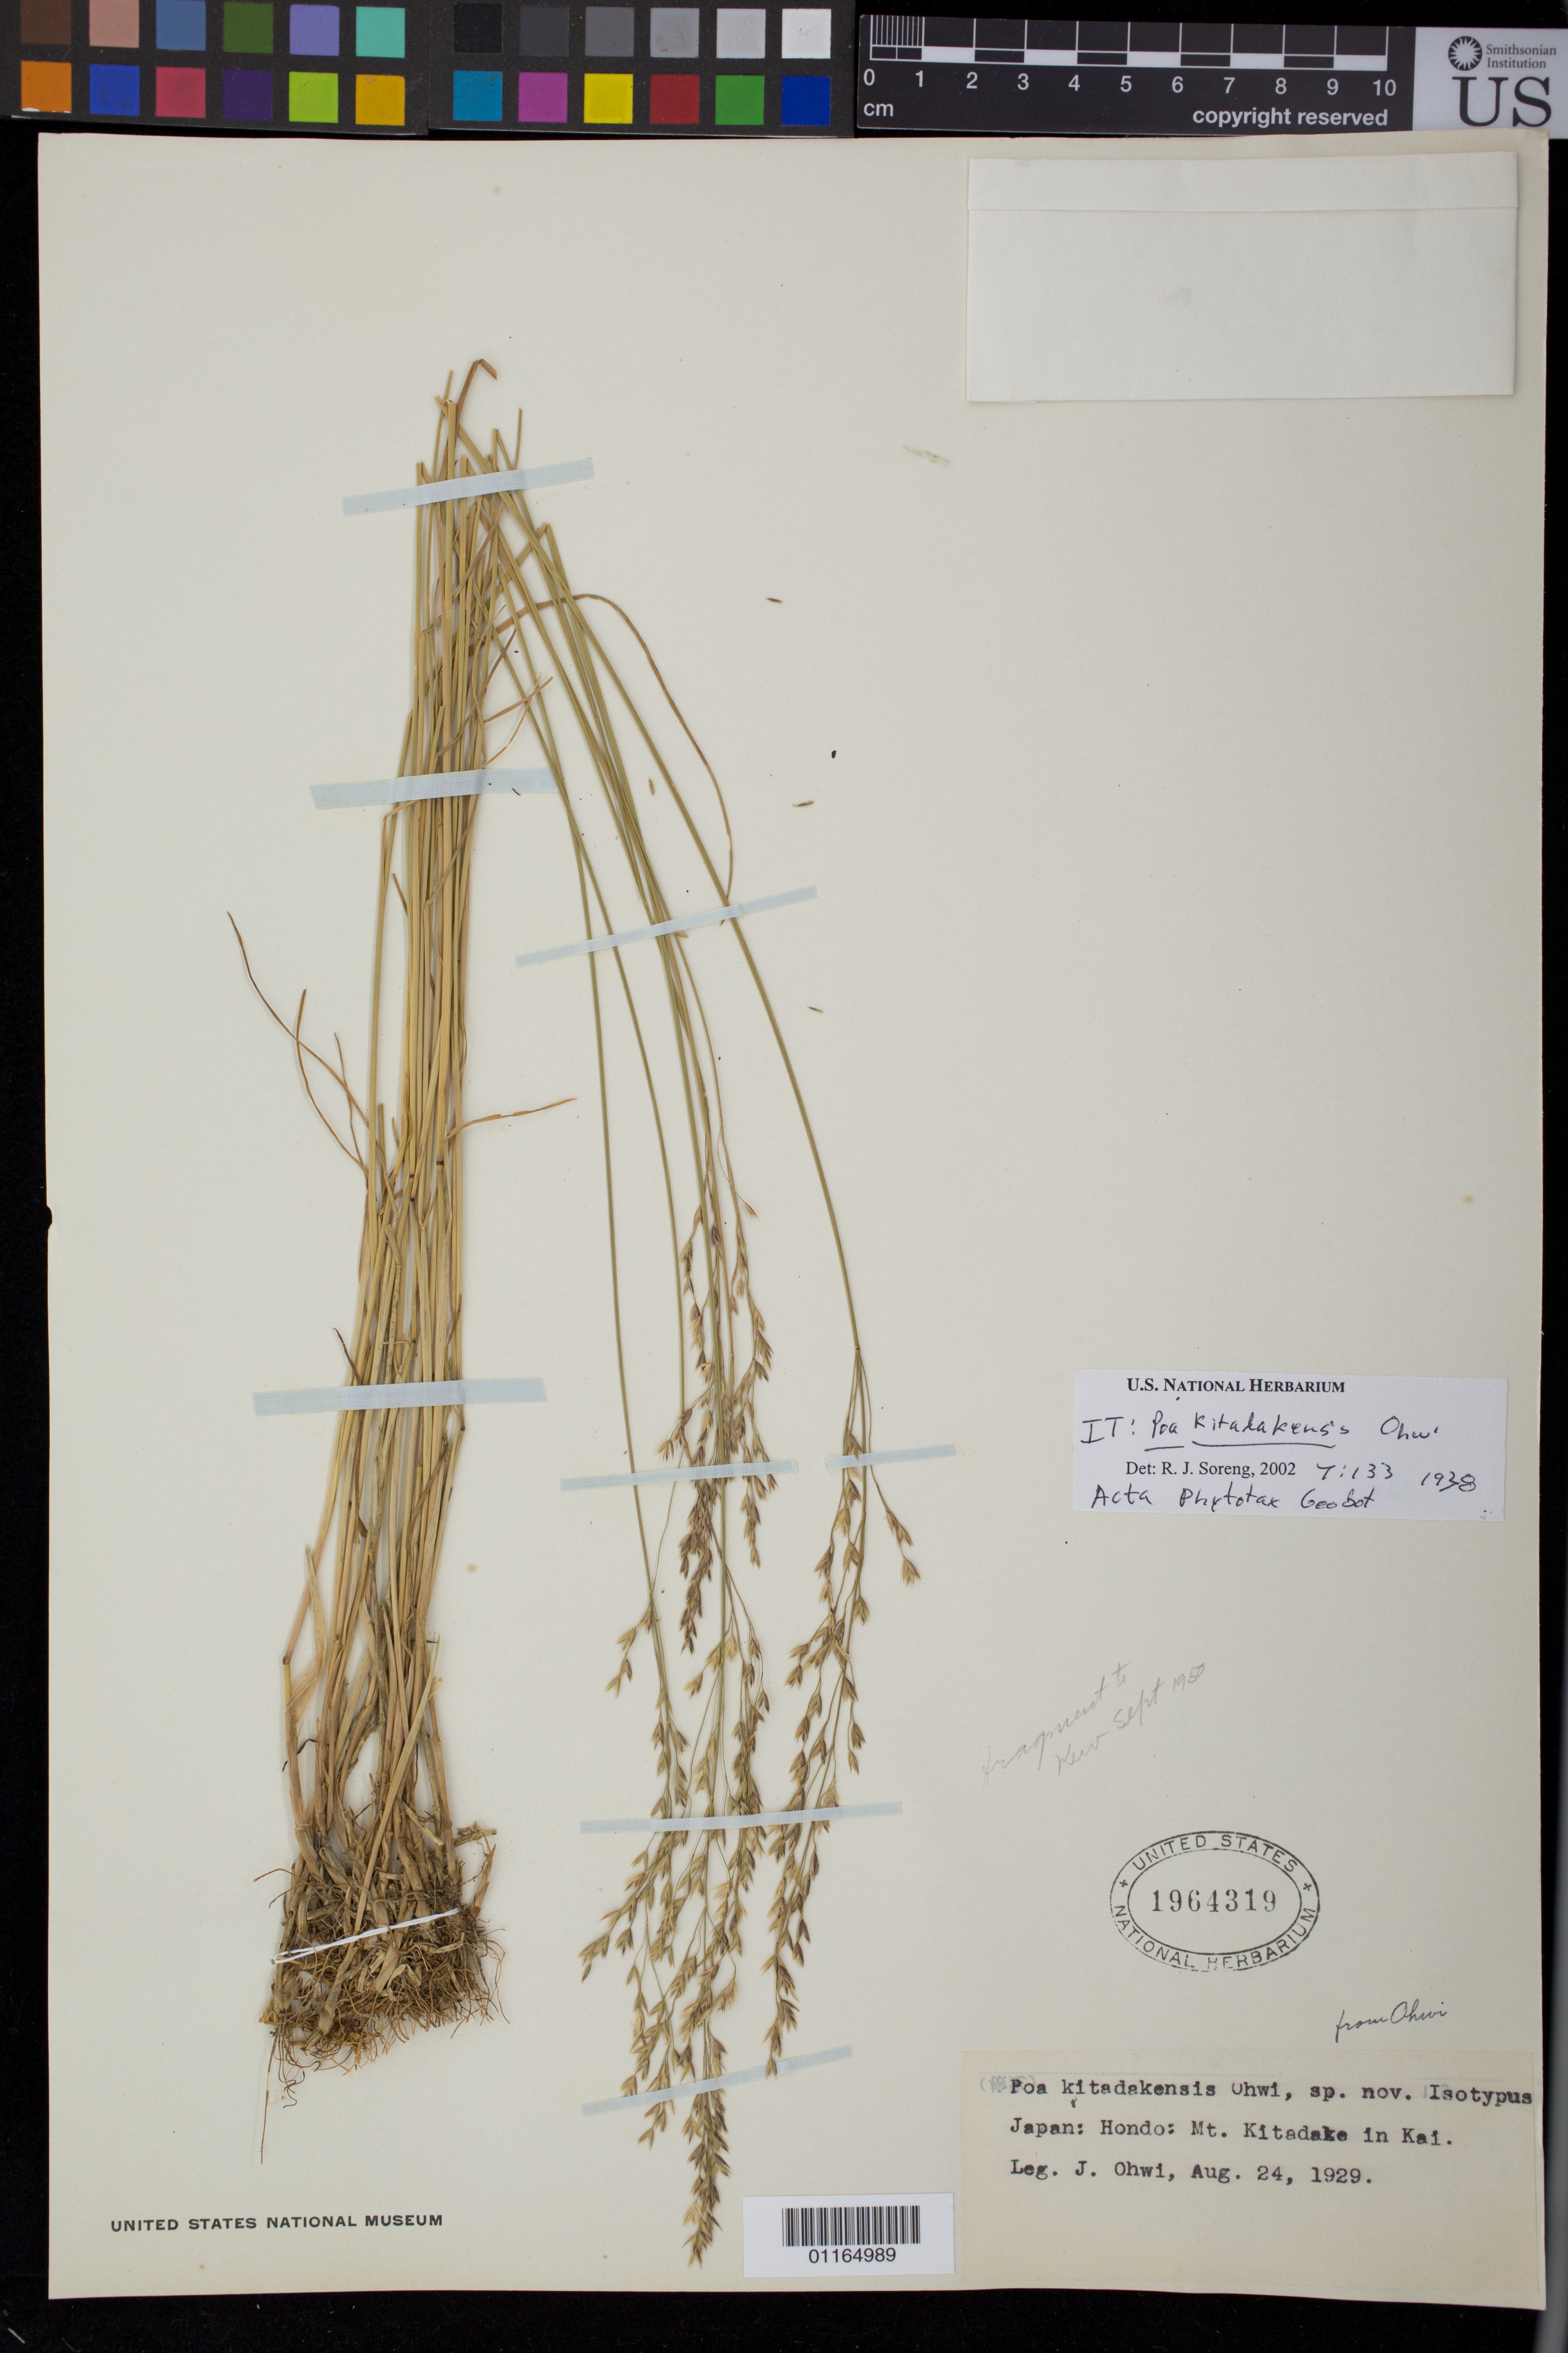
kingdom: Plantae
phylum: Tracheophyta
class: Liliopsida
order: Poales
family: Poaceae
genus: Poa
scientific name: Poa kitadakensis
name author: Ohwi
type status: Isotype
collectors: J. Ohwi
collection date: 1929-08-24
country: Japan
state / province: Yamanasi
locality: Mt. Kitadake in Kai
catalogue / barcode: US 1964319